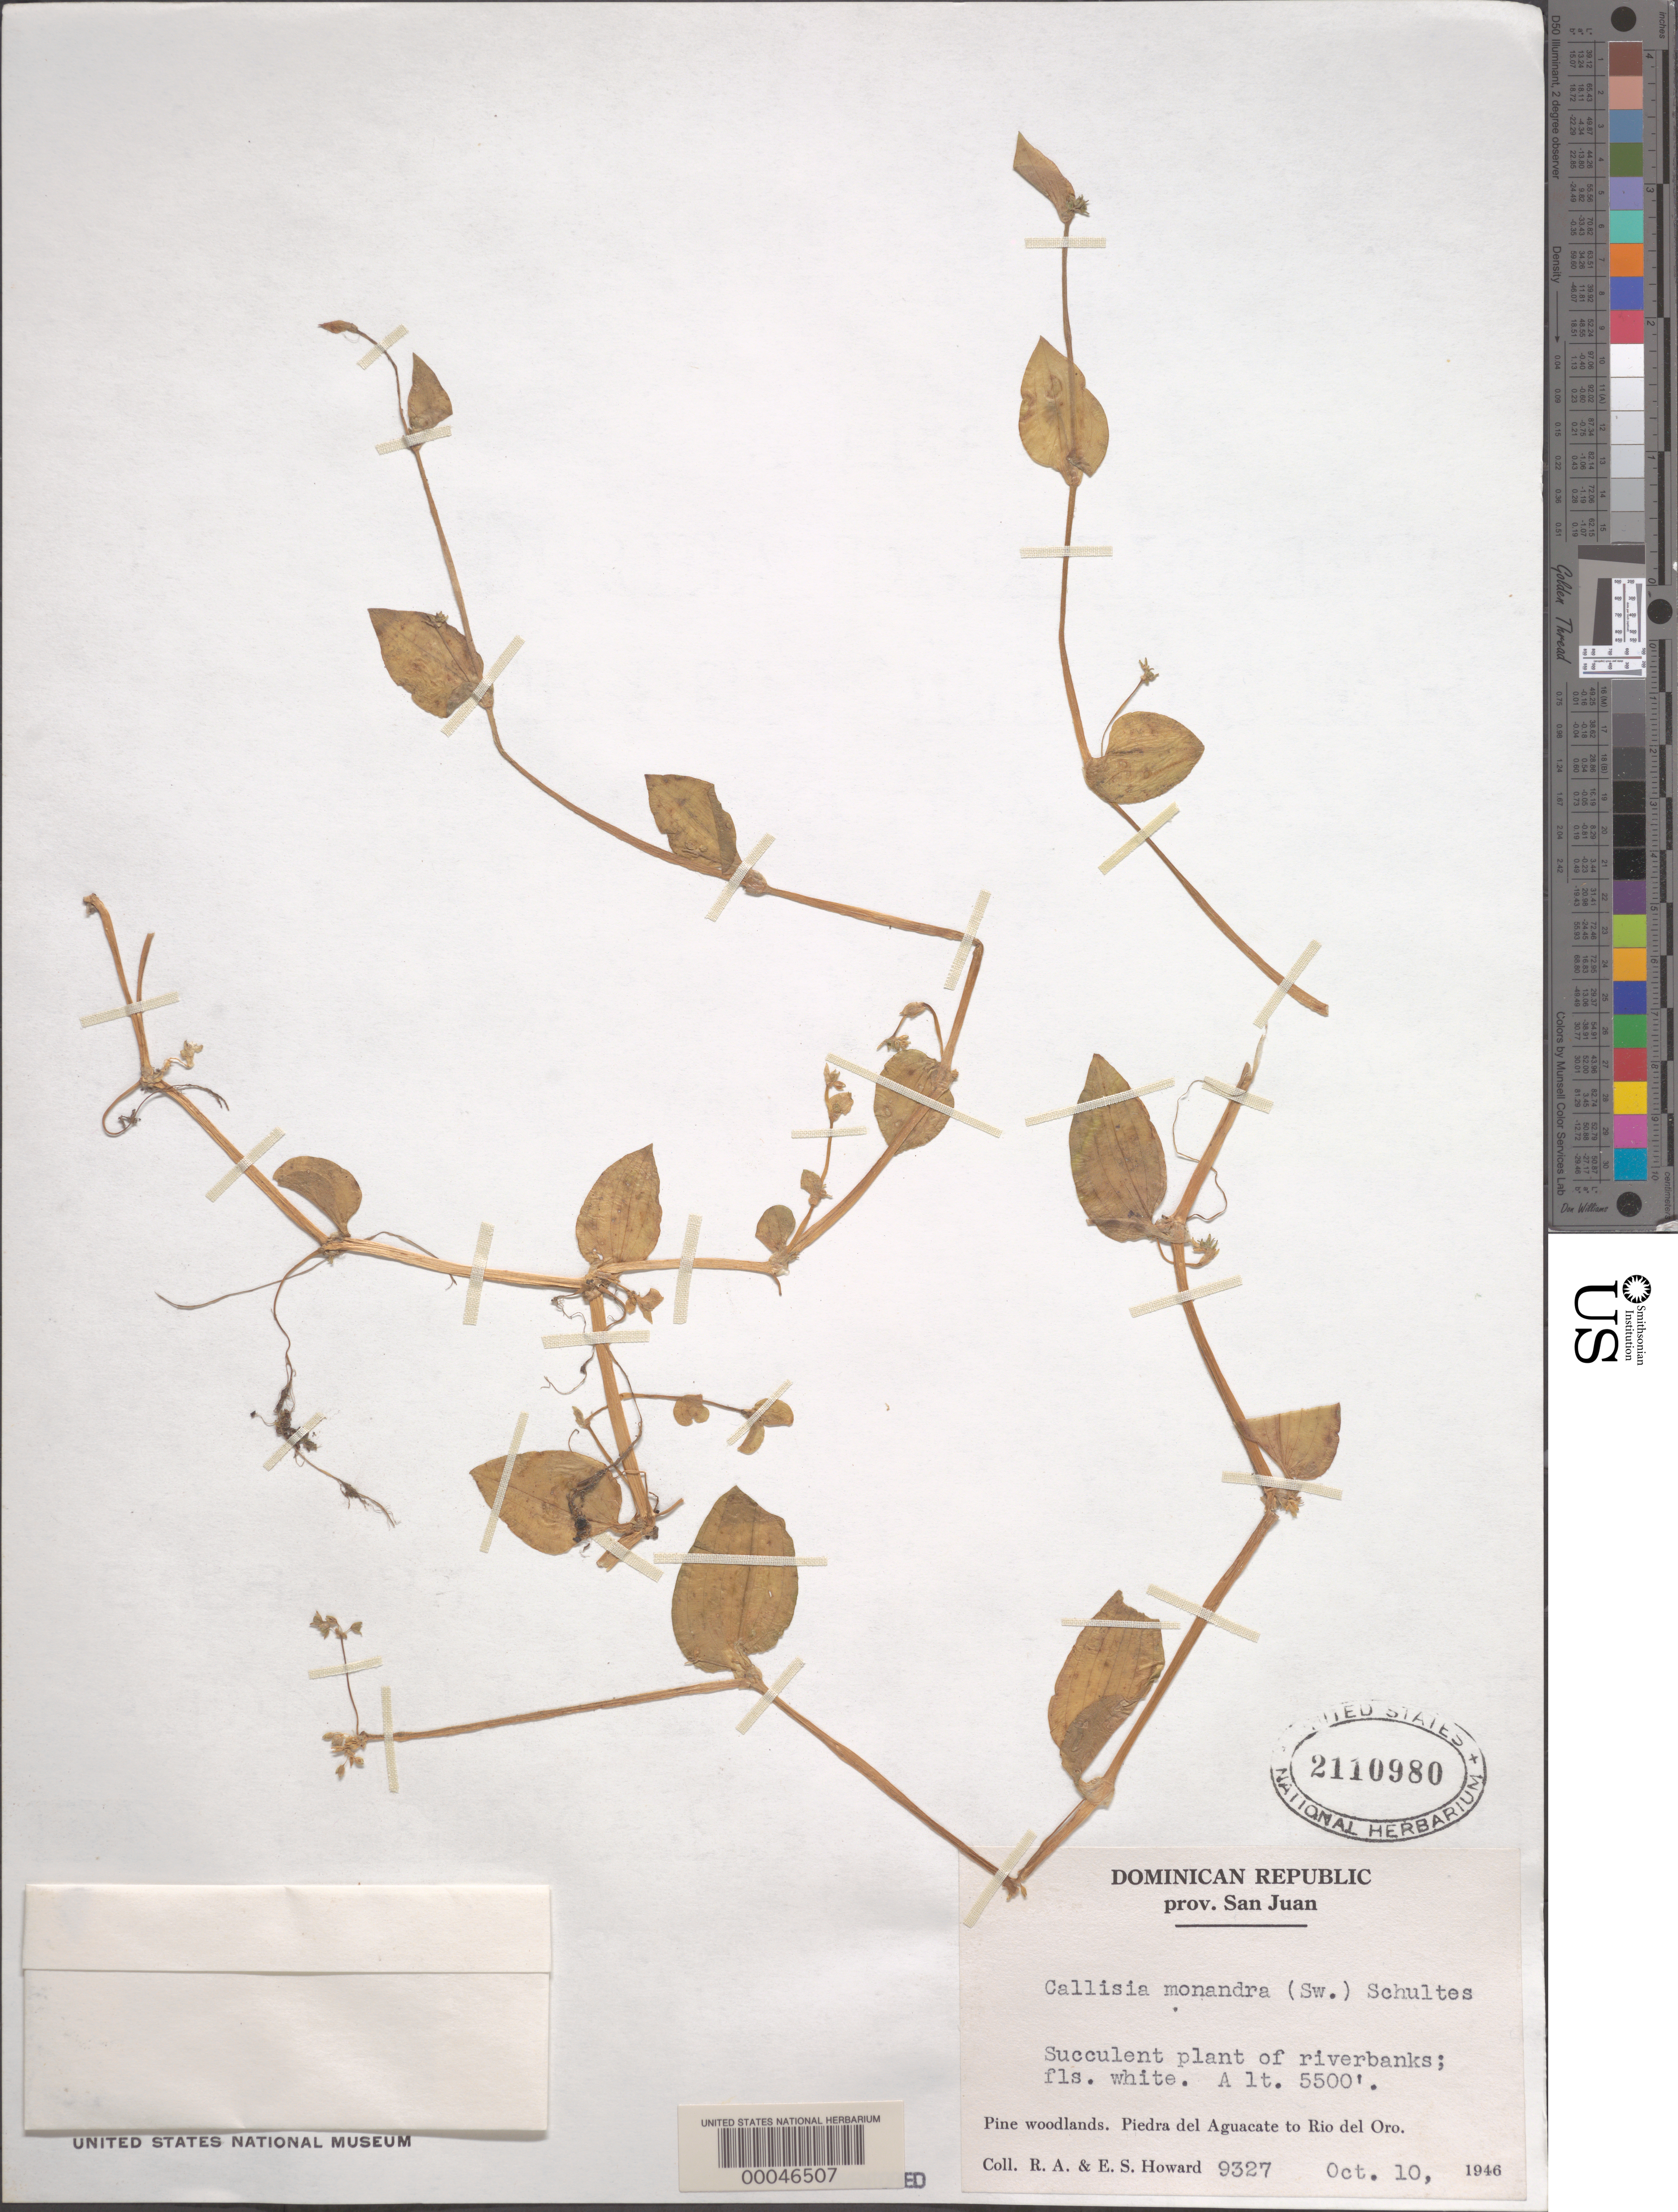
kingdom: Plantae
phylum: Tracheophyta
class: Liliopsida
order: Commelinales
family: Commelinaceae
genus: Callisia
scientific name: Callisia monandra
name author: (Sw.) Schult. & Schult. f.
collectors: R. A. Howard & E. S. Howard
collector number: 9327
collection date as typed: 10 Oct 1946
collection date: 1946-10-10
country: Dominican Republic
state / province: San Juan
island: Hispaniola Island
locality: Piedra del aguacata to rio del oro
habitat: Riverbank; pine woodlands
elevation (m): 1678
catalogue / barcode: US 2110980